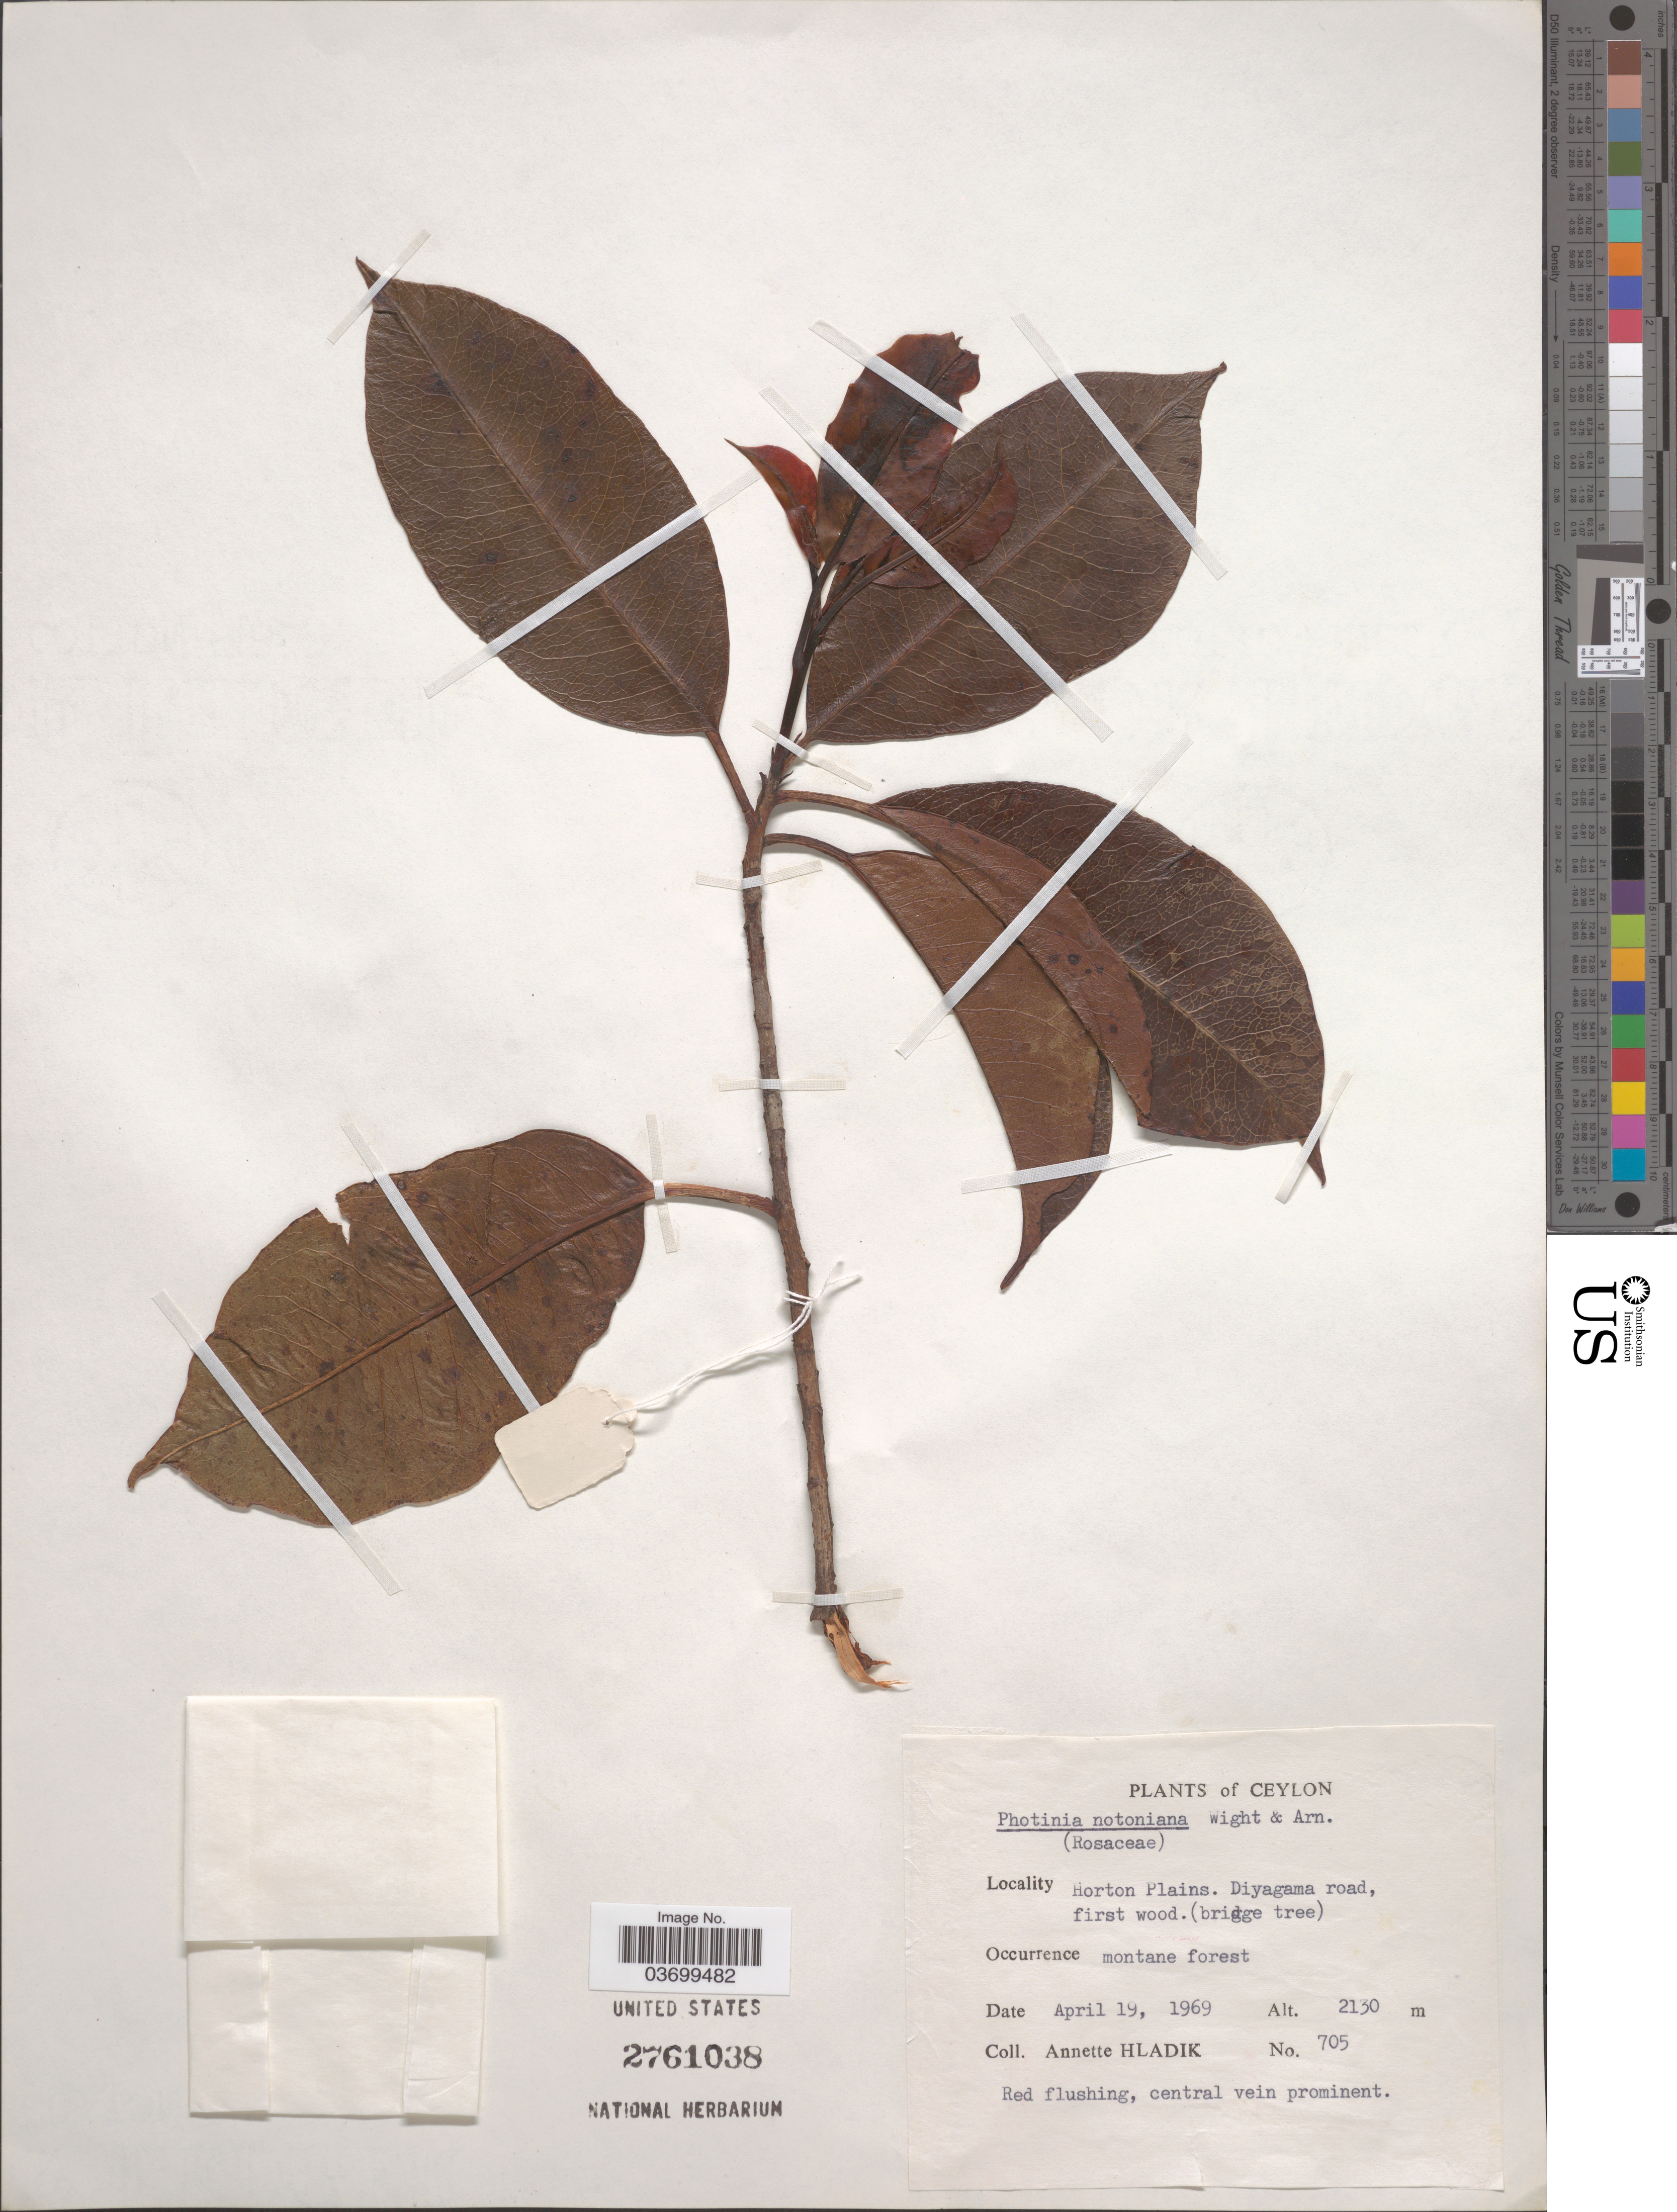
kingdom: Plantae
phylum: Tracheophyta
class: Magnoliopsida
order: Rosales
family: Rosaceae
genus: Photinia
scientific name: Photinia notoniana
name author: Wight & Arn.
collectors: A. Hladik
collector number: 705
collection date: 1969-04-19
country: Sri Lanka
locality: Ceylon. Horton Plains. Diyagama road.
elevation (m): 2130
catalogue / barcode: US 2761038